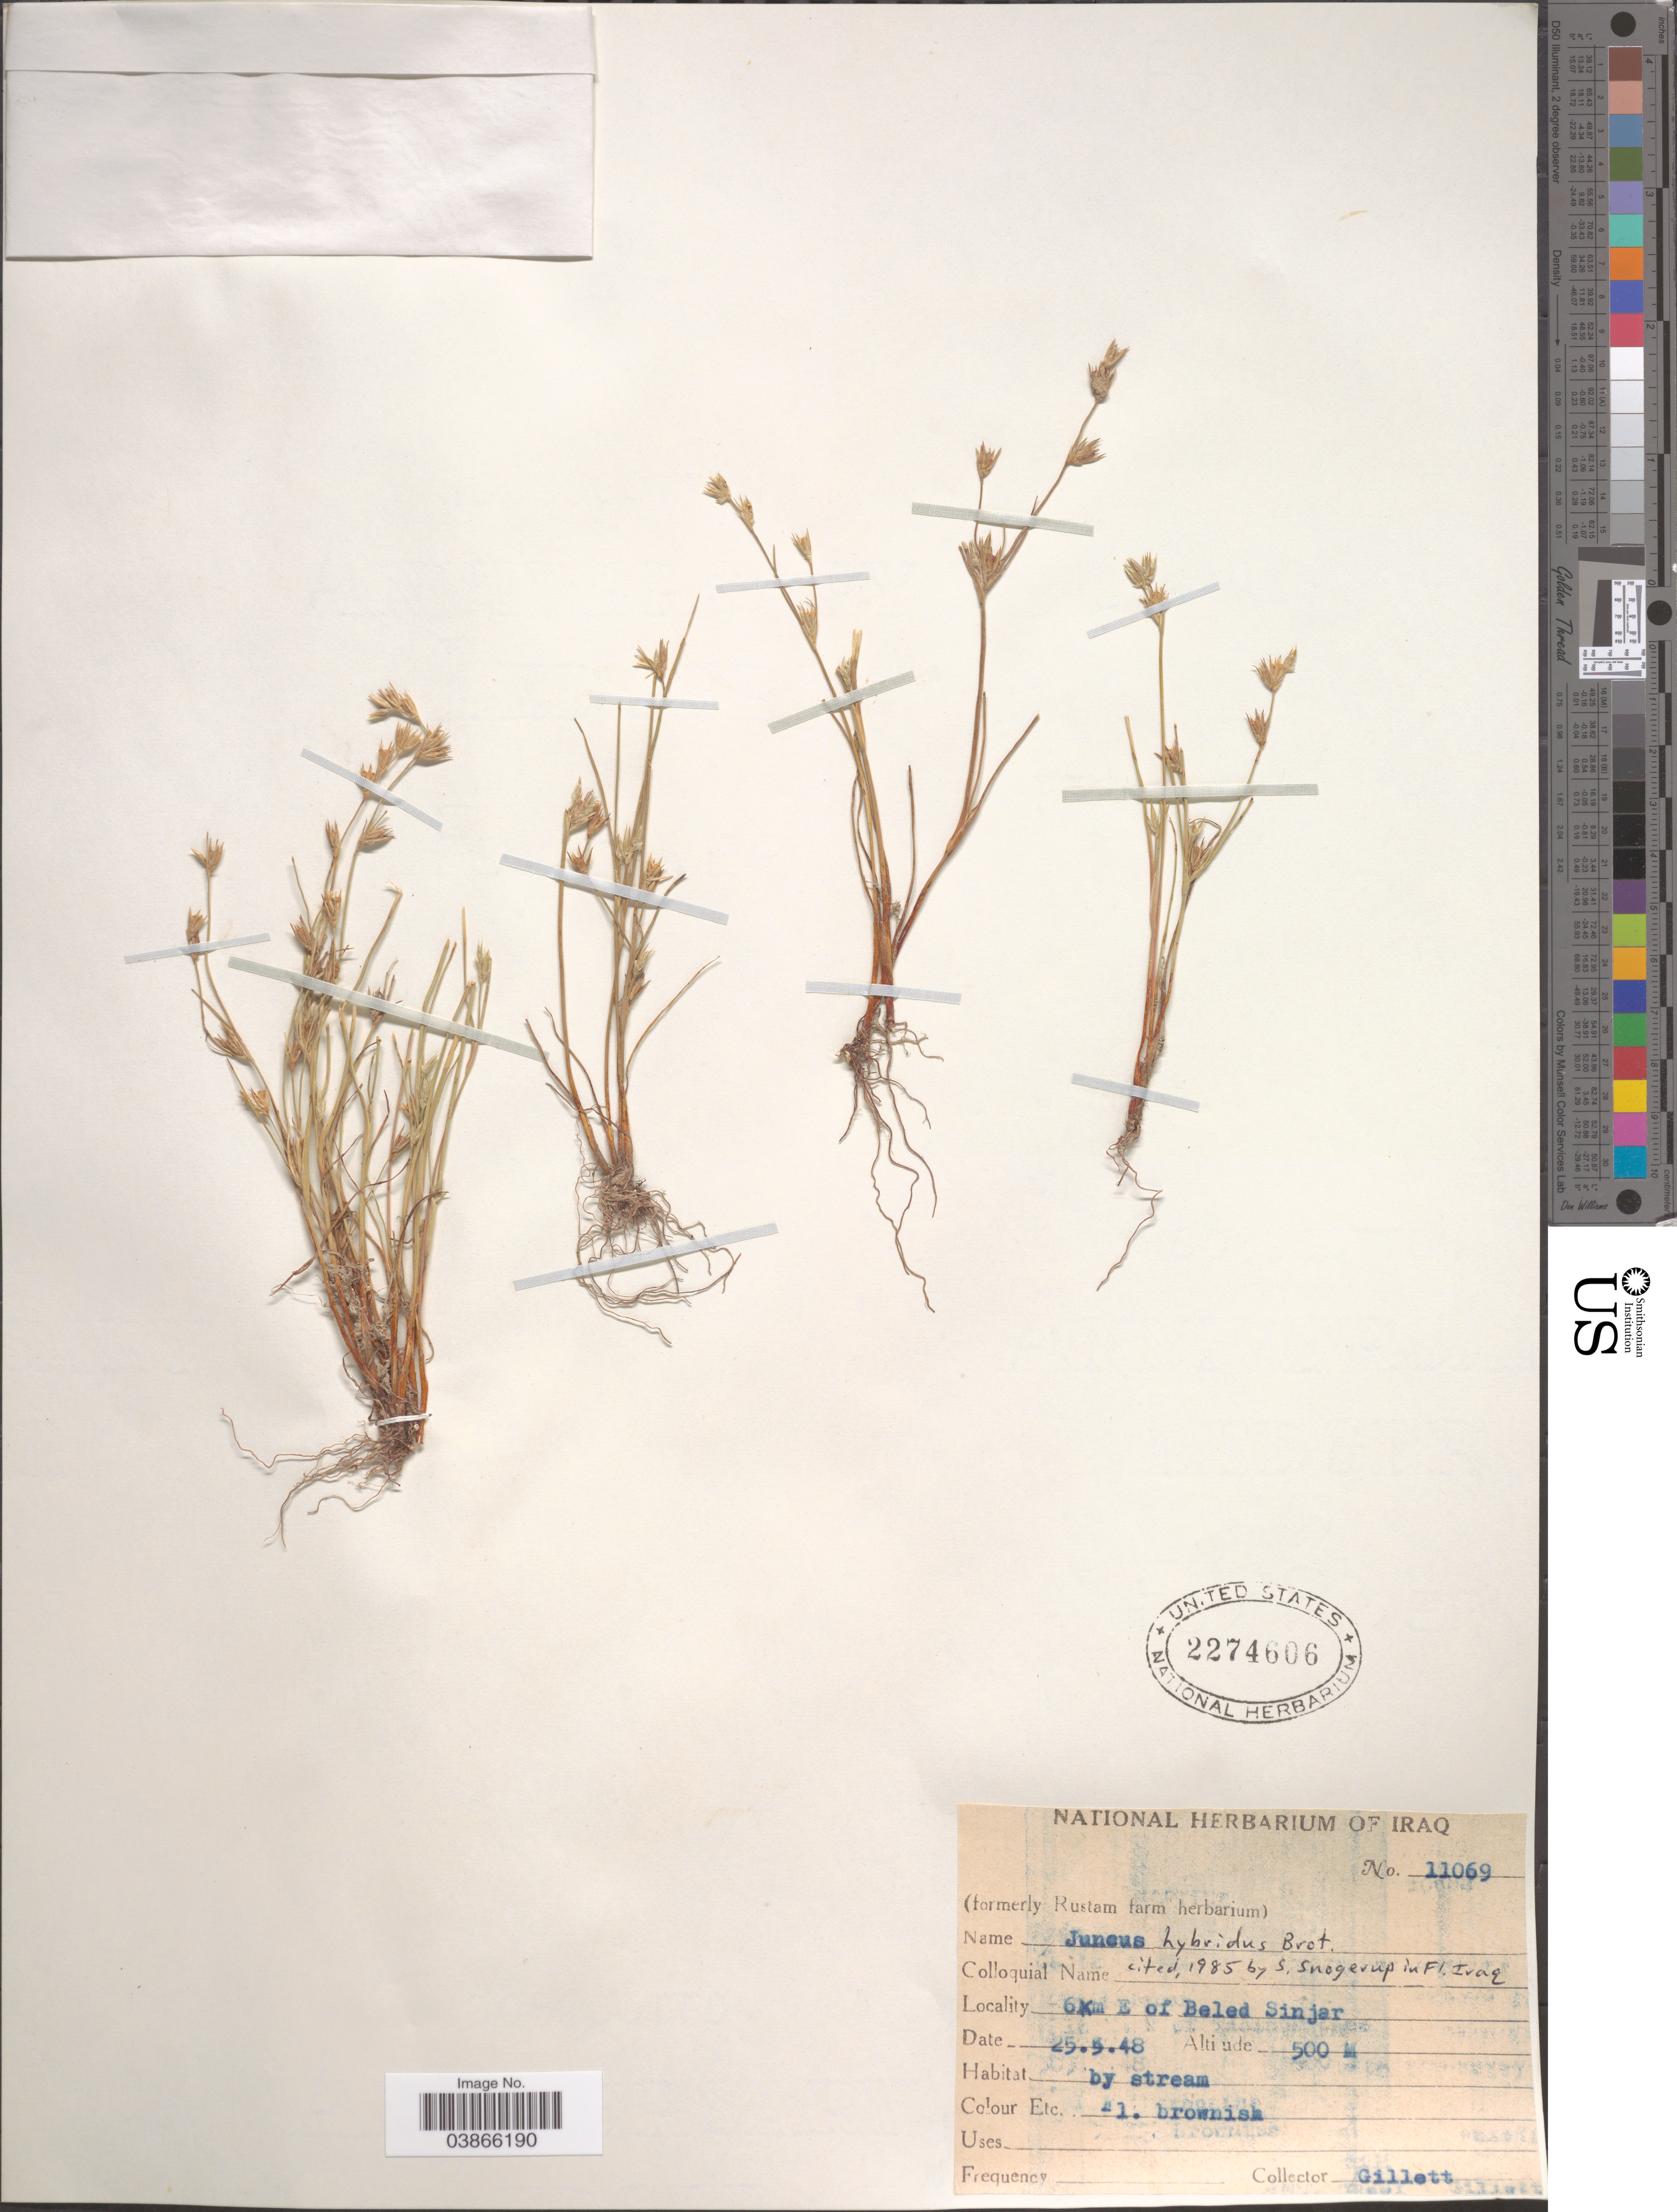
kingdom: Plantae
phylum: Tracheophyta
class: Liliopsida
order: Poales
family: Juncaceae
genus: Juncus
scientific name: Juncus hybridus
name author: Brot.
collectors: Gillett, --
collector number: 11069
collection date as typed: Transcribed d/m/y: 25/5/48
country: Iraq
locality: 6Km E of Beled Sinjar.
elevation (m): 500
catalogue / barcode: US 2274606